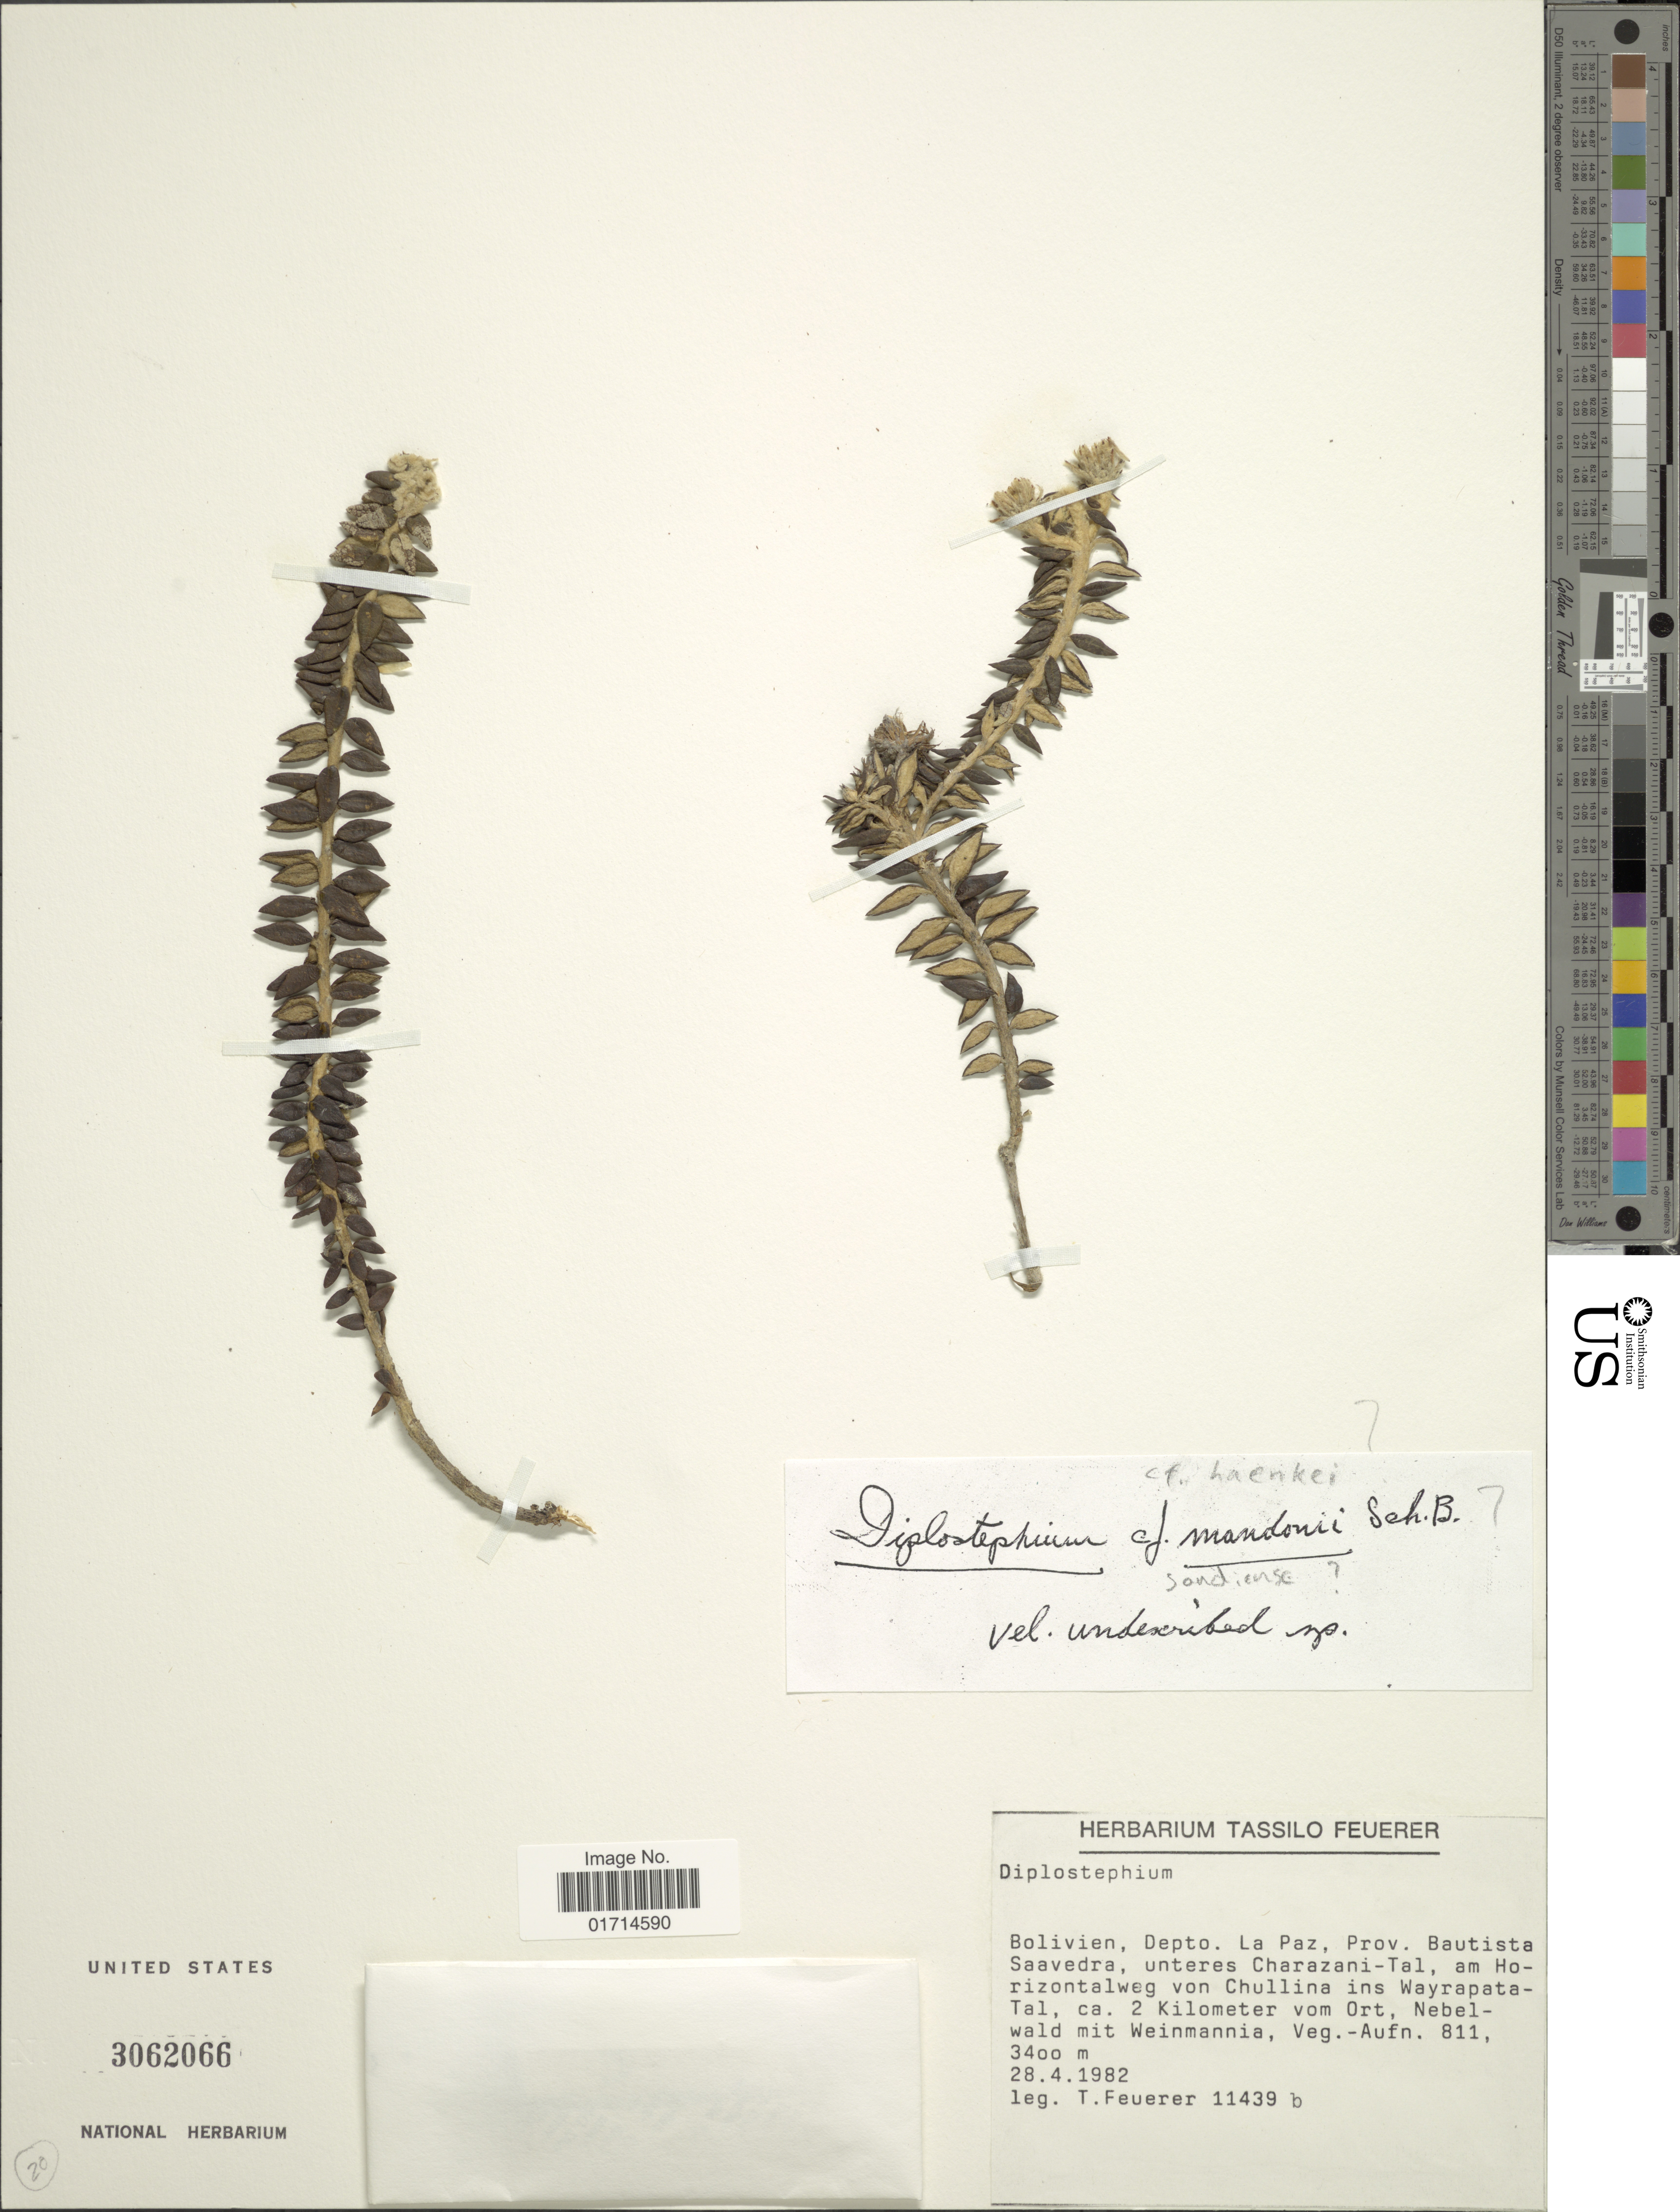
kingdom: Plantae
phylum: Tracheophyta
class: Magnoliopsida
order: Asterales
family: Asteraceae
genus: Diplostephium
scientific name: Diplostephium haenkei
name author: (DC.) Wedd.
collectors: T. Feuerer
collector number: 11439b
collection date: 1982-07-28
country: Bolivia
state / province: La Paz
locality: Prov. Bautista Saavedra, iunteres Charazani-Tal, am Horizontalweg von Chullina ins Wayrapatatal, ca. 2 Kilometer vom Ort, Nebelwald mit Weinmannia, veg.-Aufn 811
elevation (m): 3400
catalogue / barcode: US 3062066